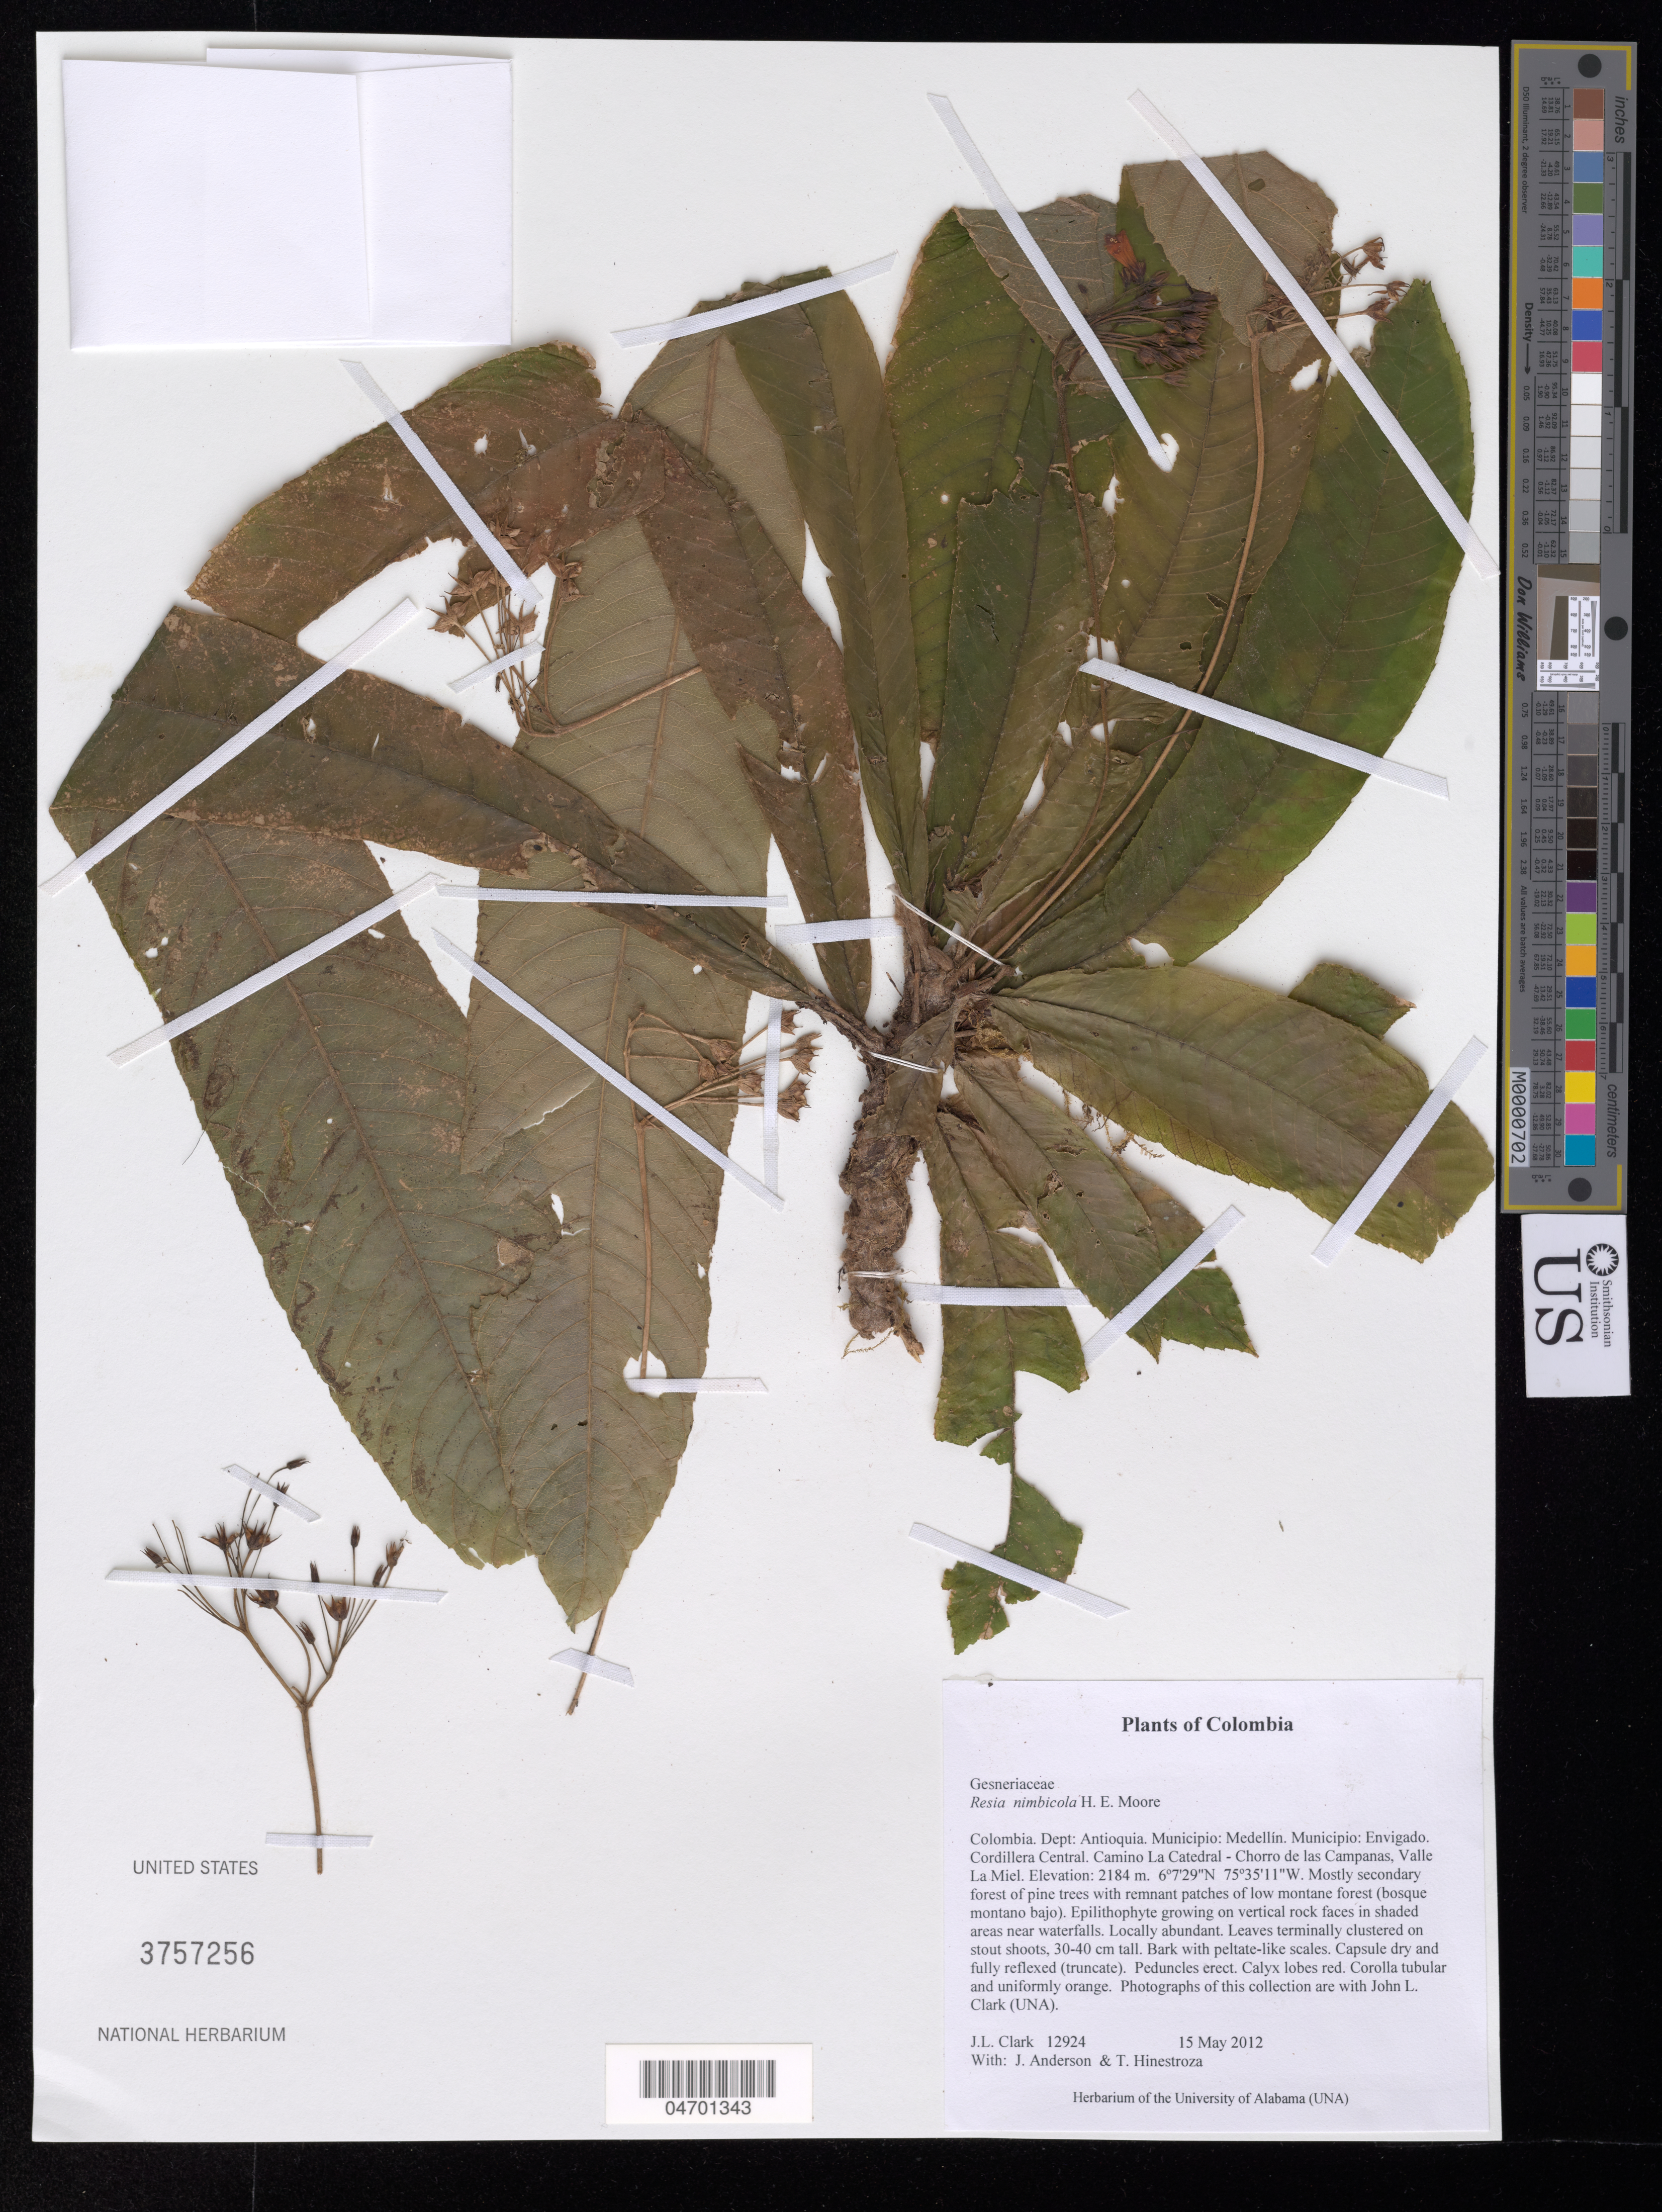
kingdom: Plantae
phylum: Tracheophyta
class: Magnoliopsida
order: Lamiales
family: Gesneriaceae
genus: Resia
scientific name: Resia nimbicola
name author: H.E. Moore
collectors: J. L. Clark, J. Anderson & J. Àllen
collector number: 12924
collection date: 2012-05-15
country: Colombia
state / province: Antioquia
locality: Dept: Antioquia. Municipio: Medellín. Municipio: Envigado. Cordillera Central. Camino La Catedral - Chorro de las Campanas, Valle La Miel.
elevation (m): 2184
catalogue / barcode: US 3757256